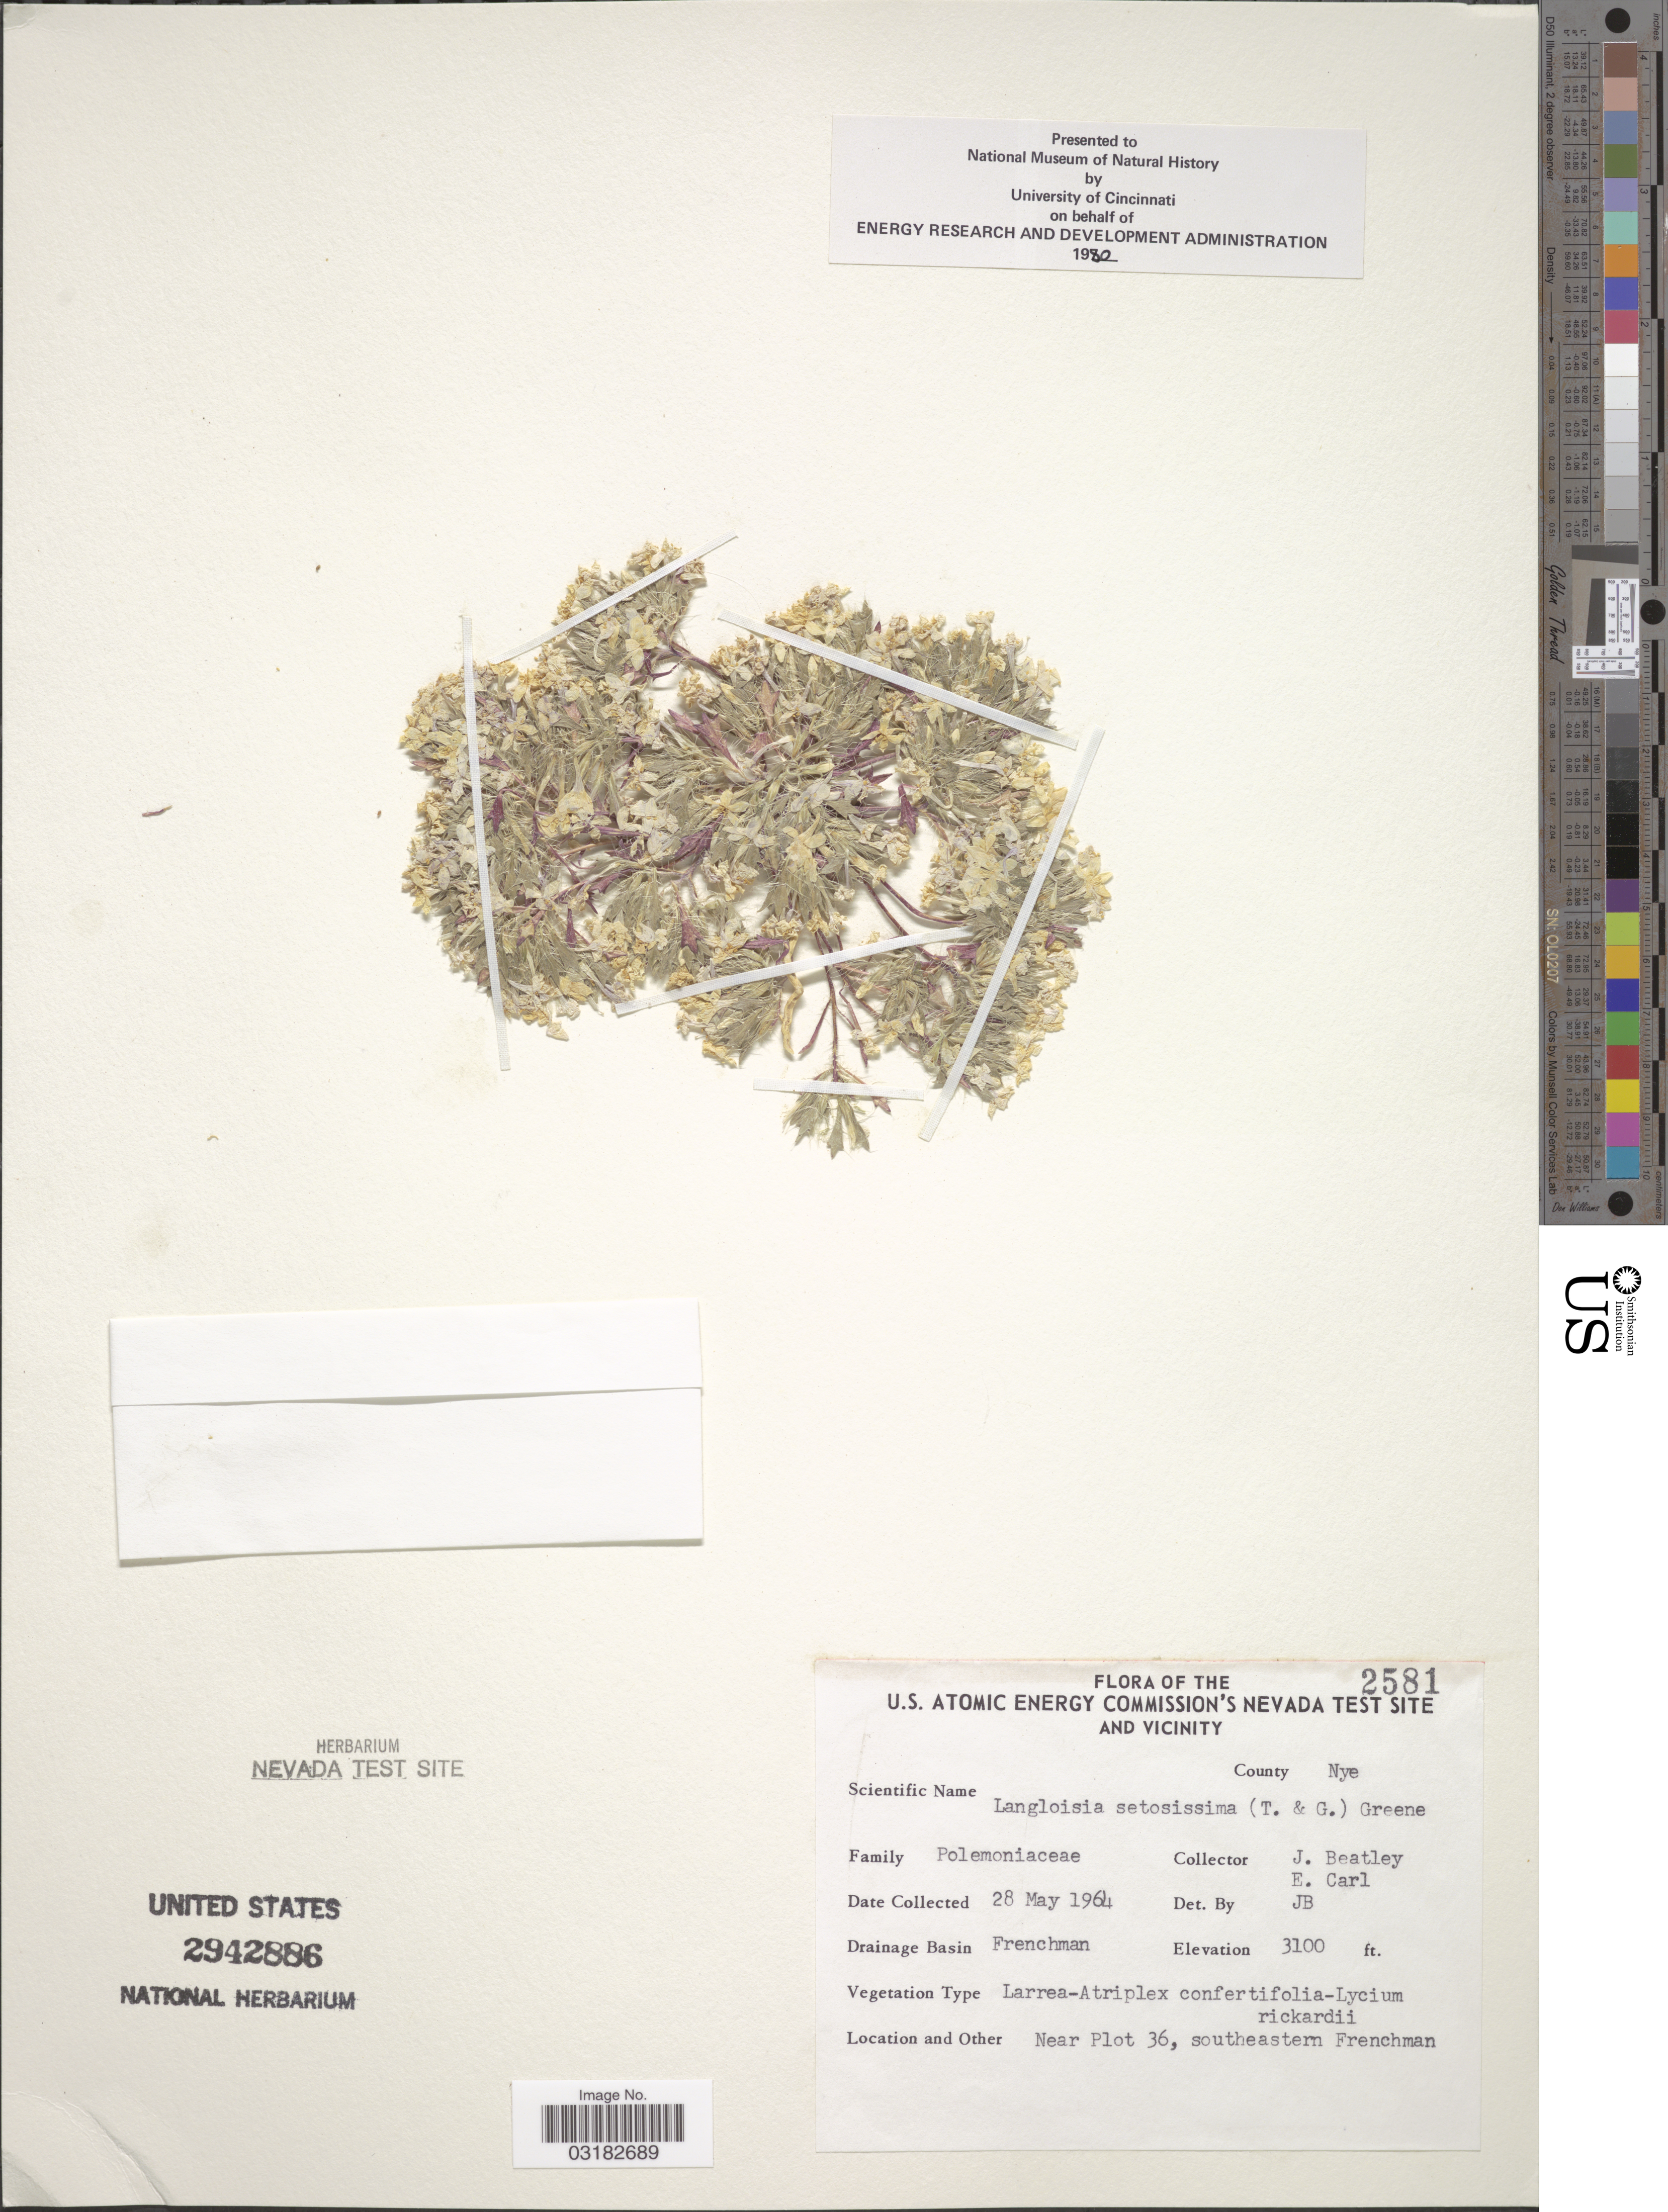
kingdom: Plantae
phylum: Tracheophyta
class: Magnoliopsida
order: Ericales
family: Polemoniaceae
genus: Langloisia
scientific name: Langloisia setosissima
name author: (Torr. & A. Gray) Greene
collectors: J. C. Beatley & E. Carl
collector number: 2581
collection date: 1964-05-28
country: United States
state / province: Nevada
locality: U.S. Atomic Energy Commission's Nevada Test Site and vicinity. County Nye. Drainage Basin Frenchman. Near Plot 36, southeastern Frenchman.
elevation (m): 945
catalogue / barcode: US 2942886